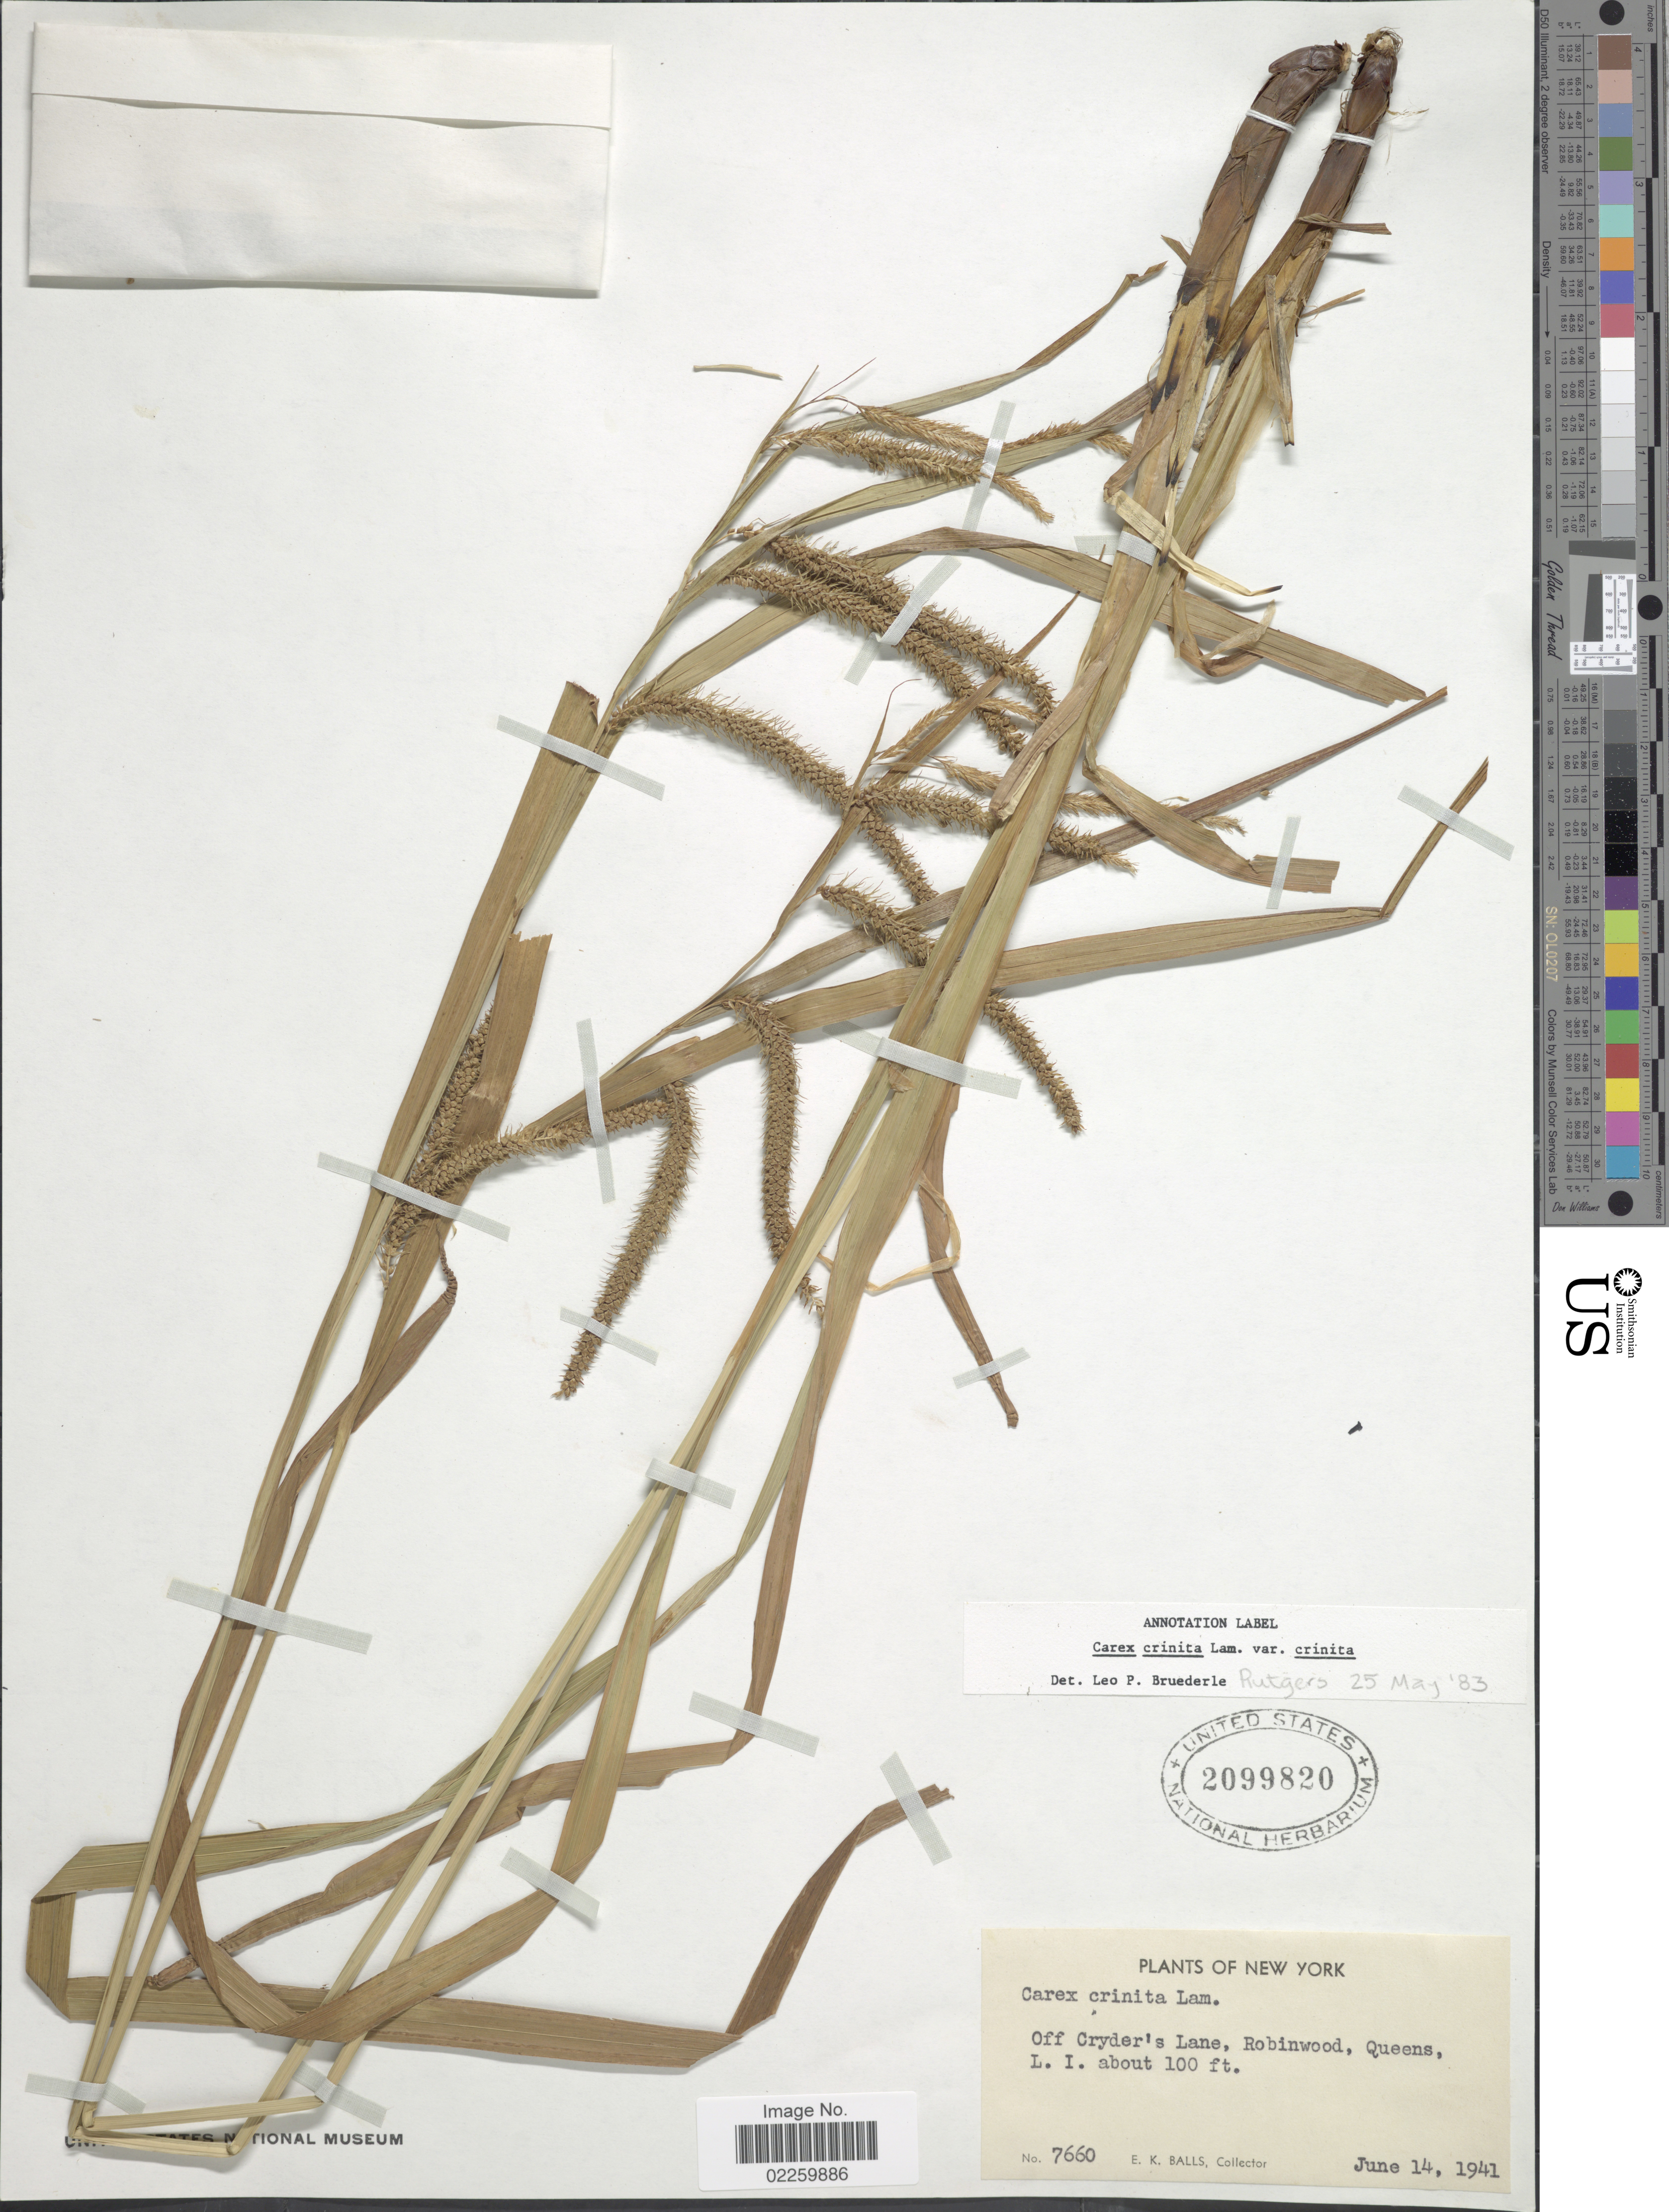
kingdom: Plantae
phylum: Tracheophyta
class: Liliopsida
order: Poales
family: Cyperaceae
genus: Carex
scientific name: Carex crinita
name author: Lam.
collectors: E. K. Balls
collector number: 7660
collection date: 1941-06-14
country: United States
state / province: New York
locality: Off Cryder's Lane, Robinwood, Queens, L.I.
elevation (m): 30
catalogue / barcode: US 2099820